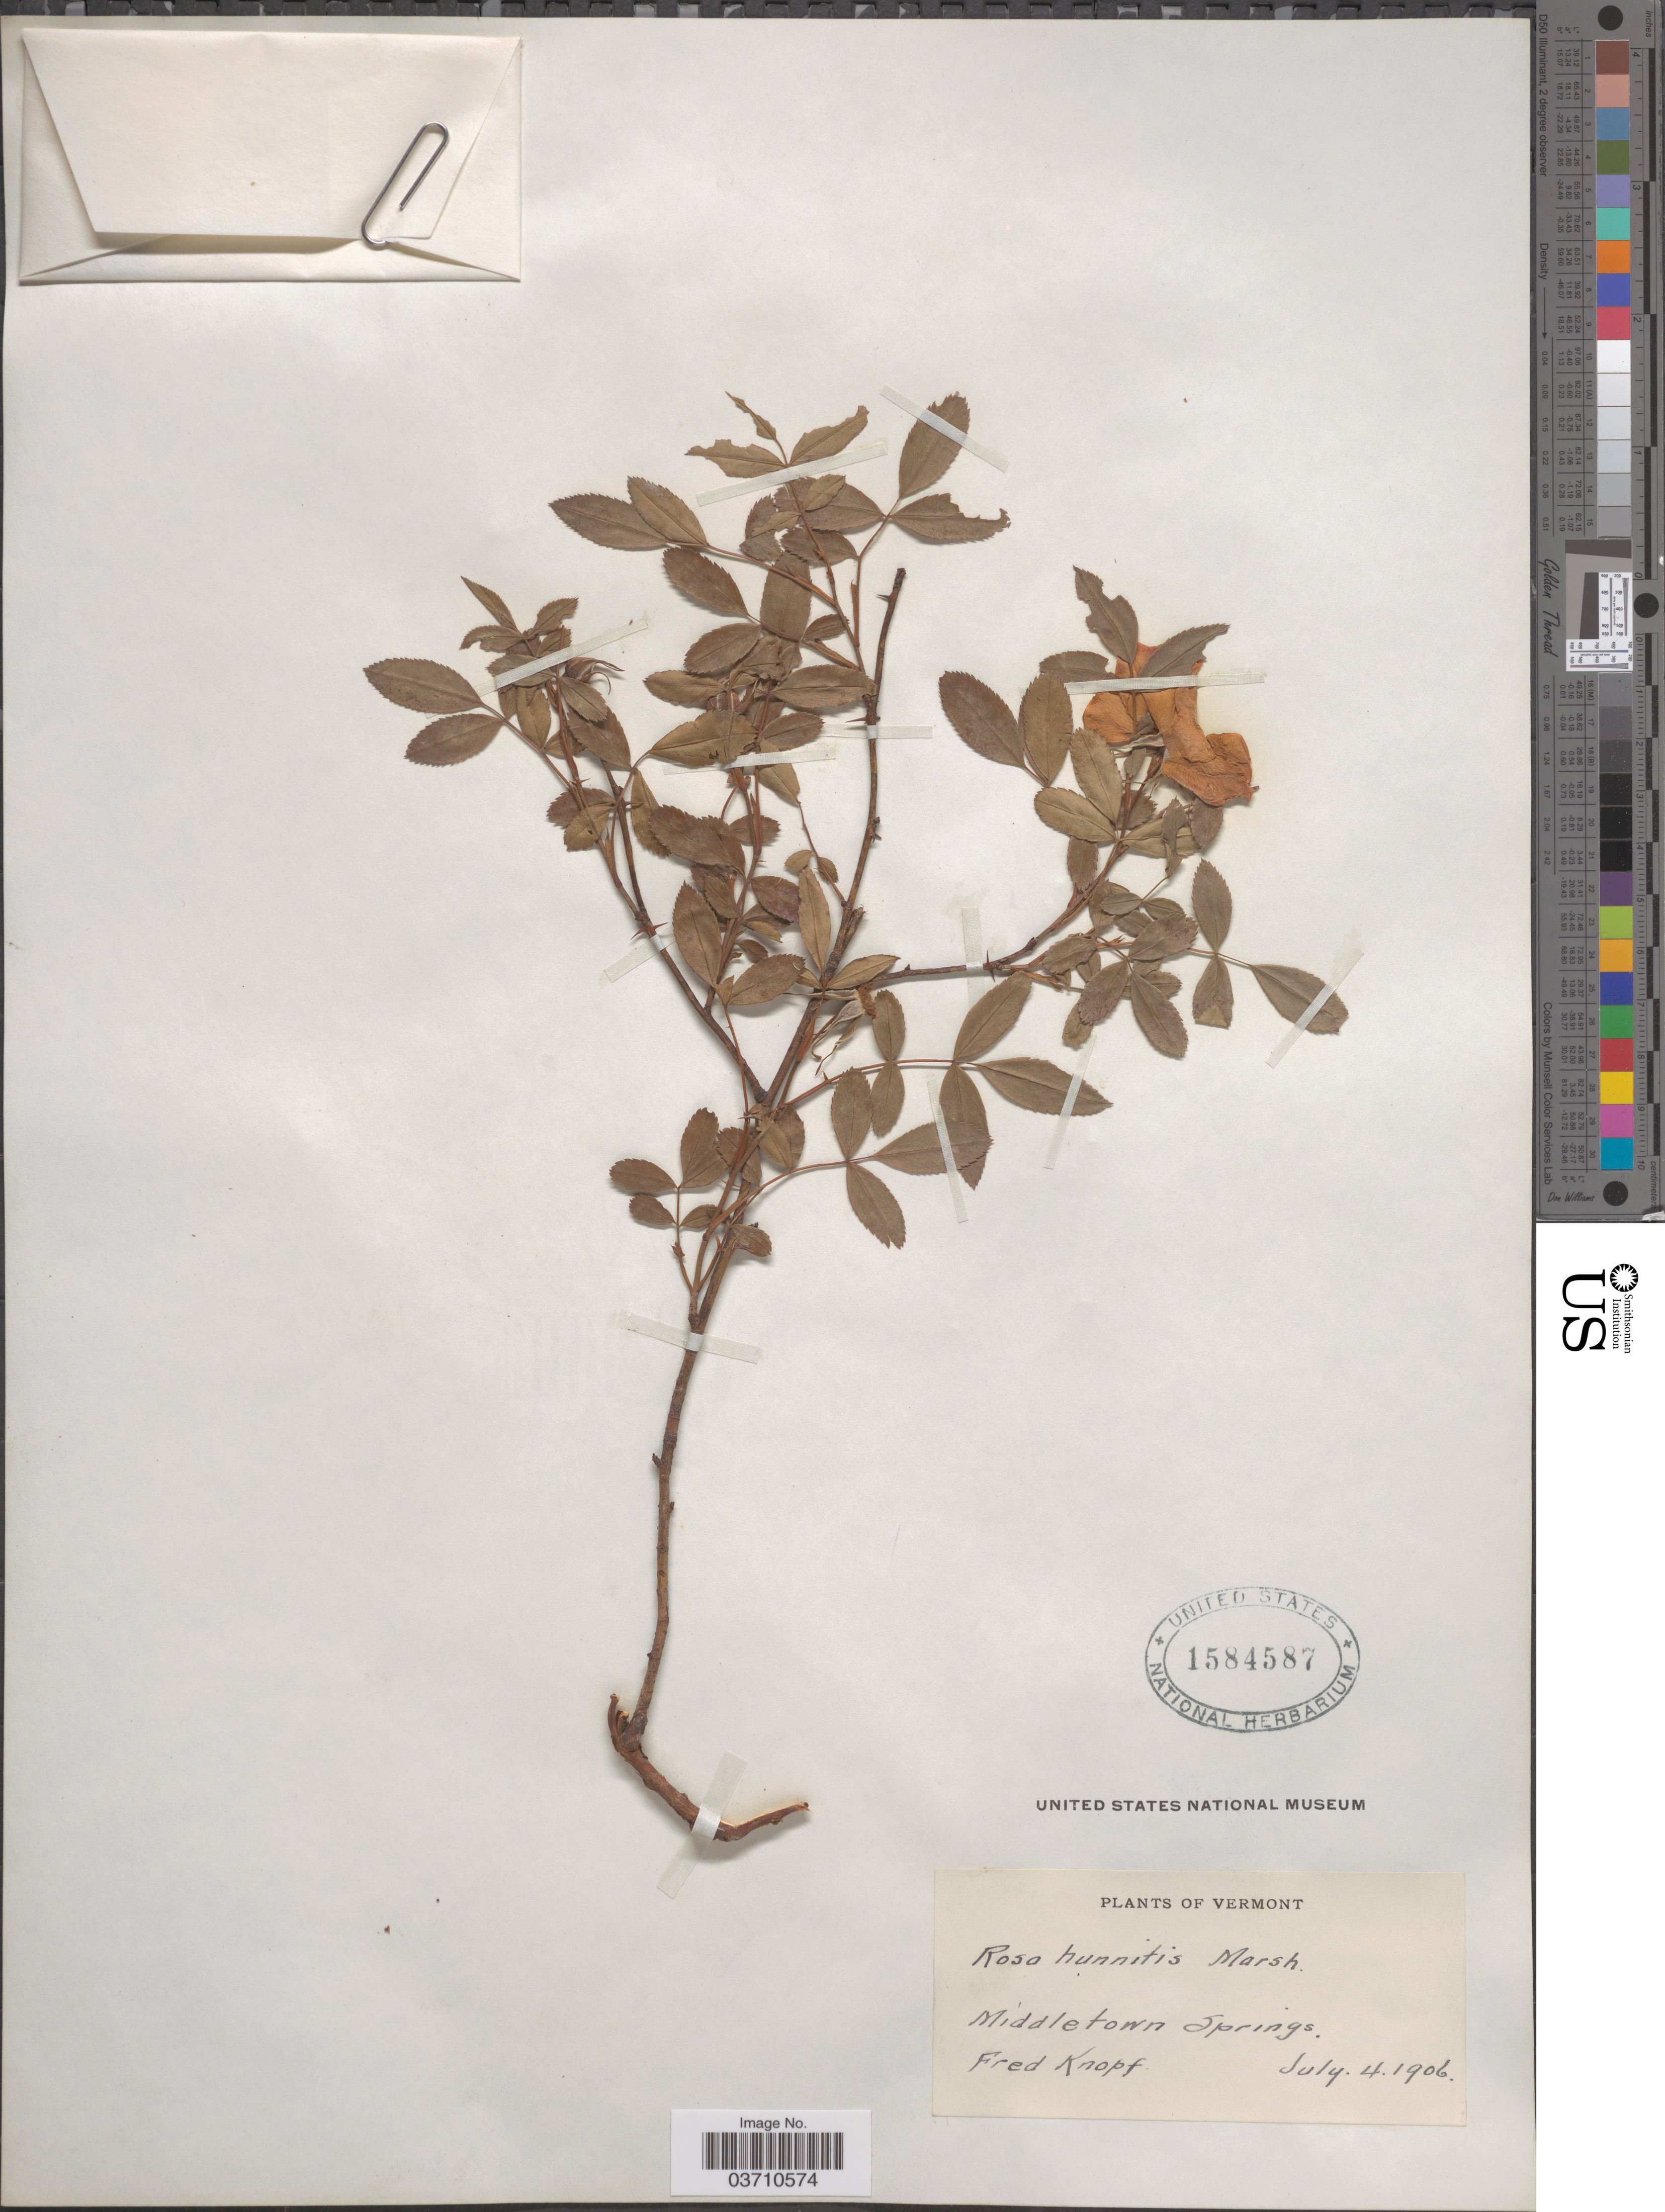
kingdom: Plantae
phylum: Tracheophyta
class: Magnoliopsida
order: Rosales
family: Rosaceae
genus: Rosa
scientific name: Rosa humilis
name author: Marshall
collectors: F. Knopf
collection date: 1906-07-04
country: United States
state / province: Vermont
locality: Middletown Springs.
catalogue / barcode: US 1584587